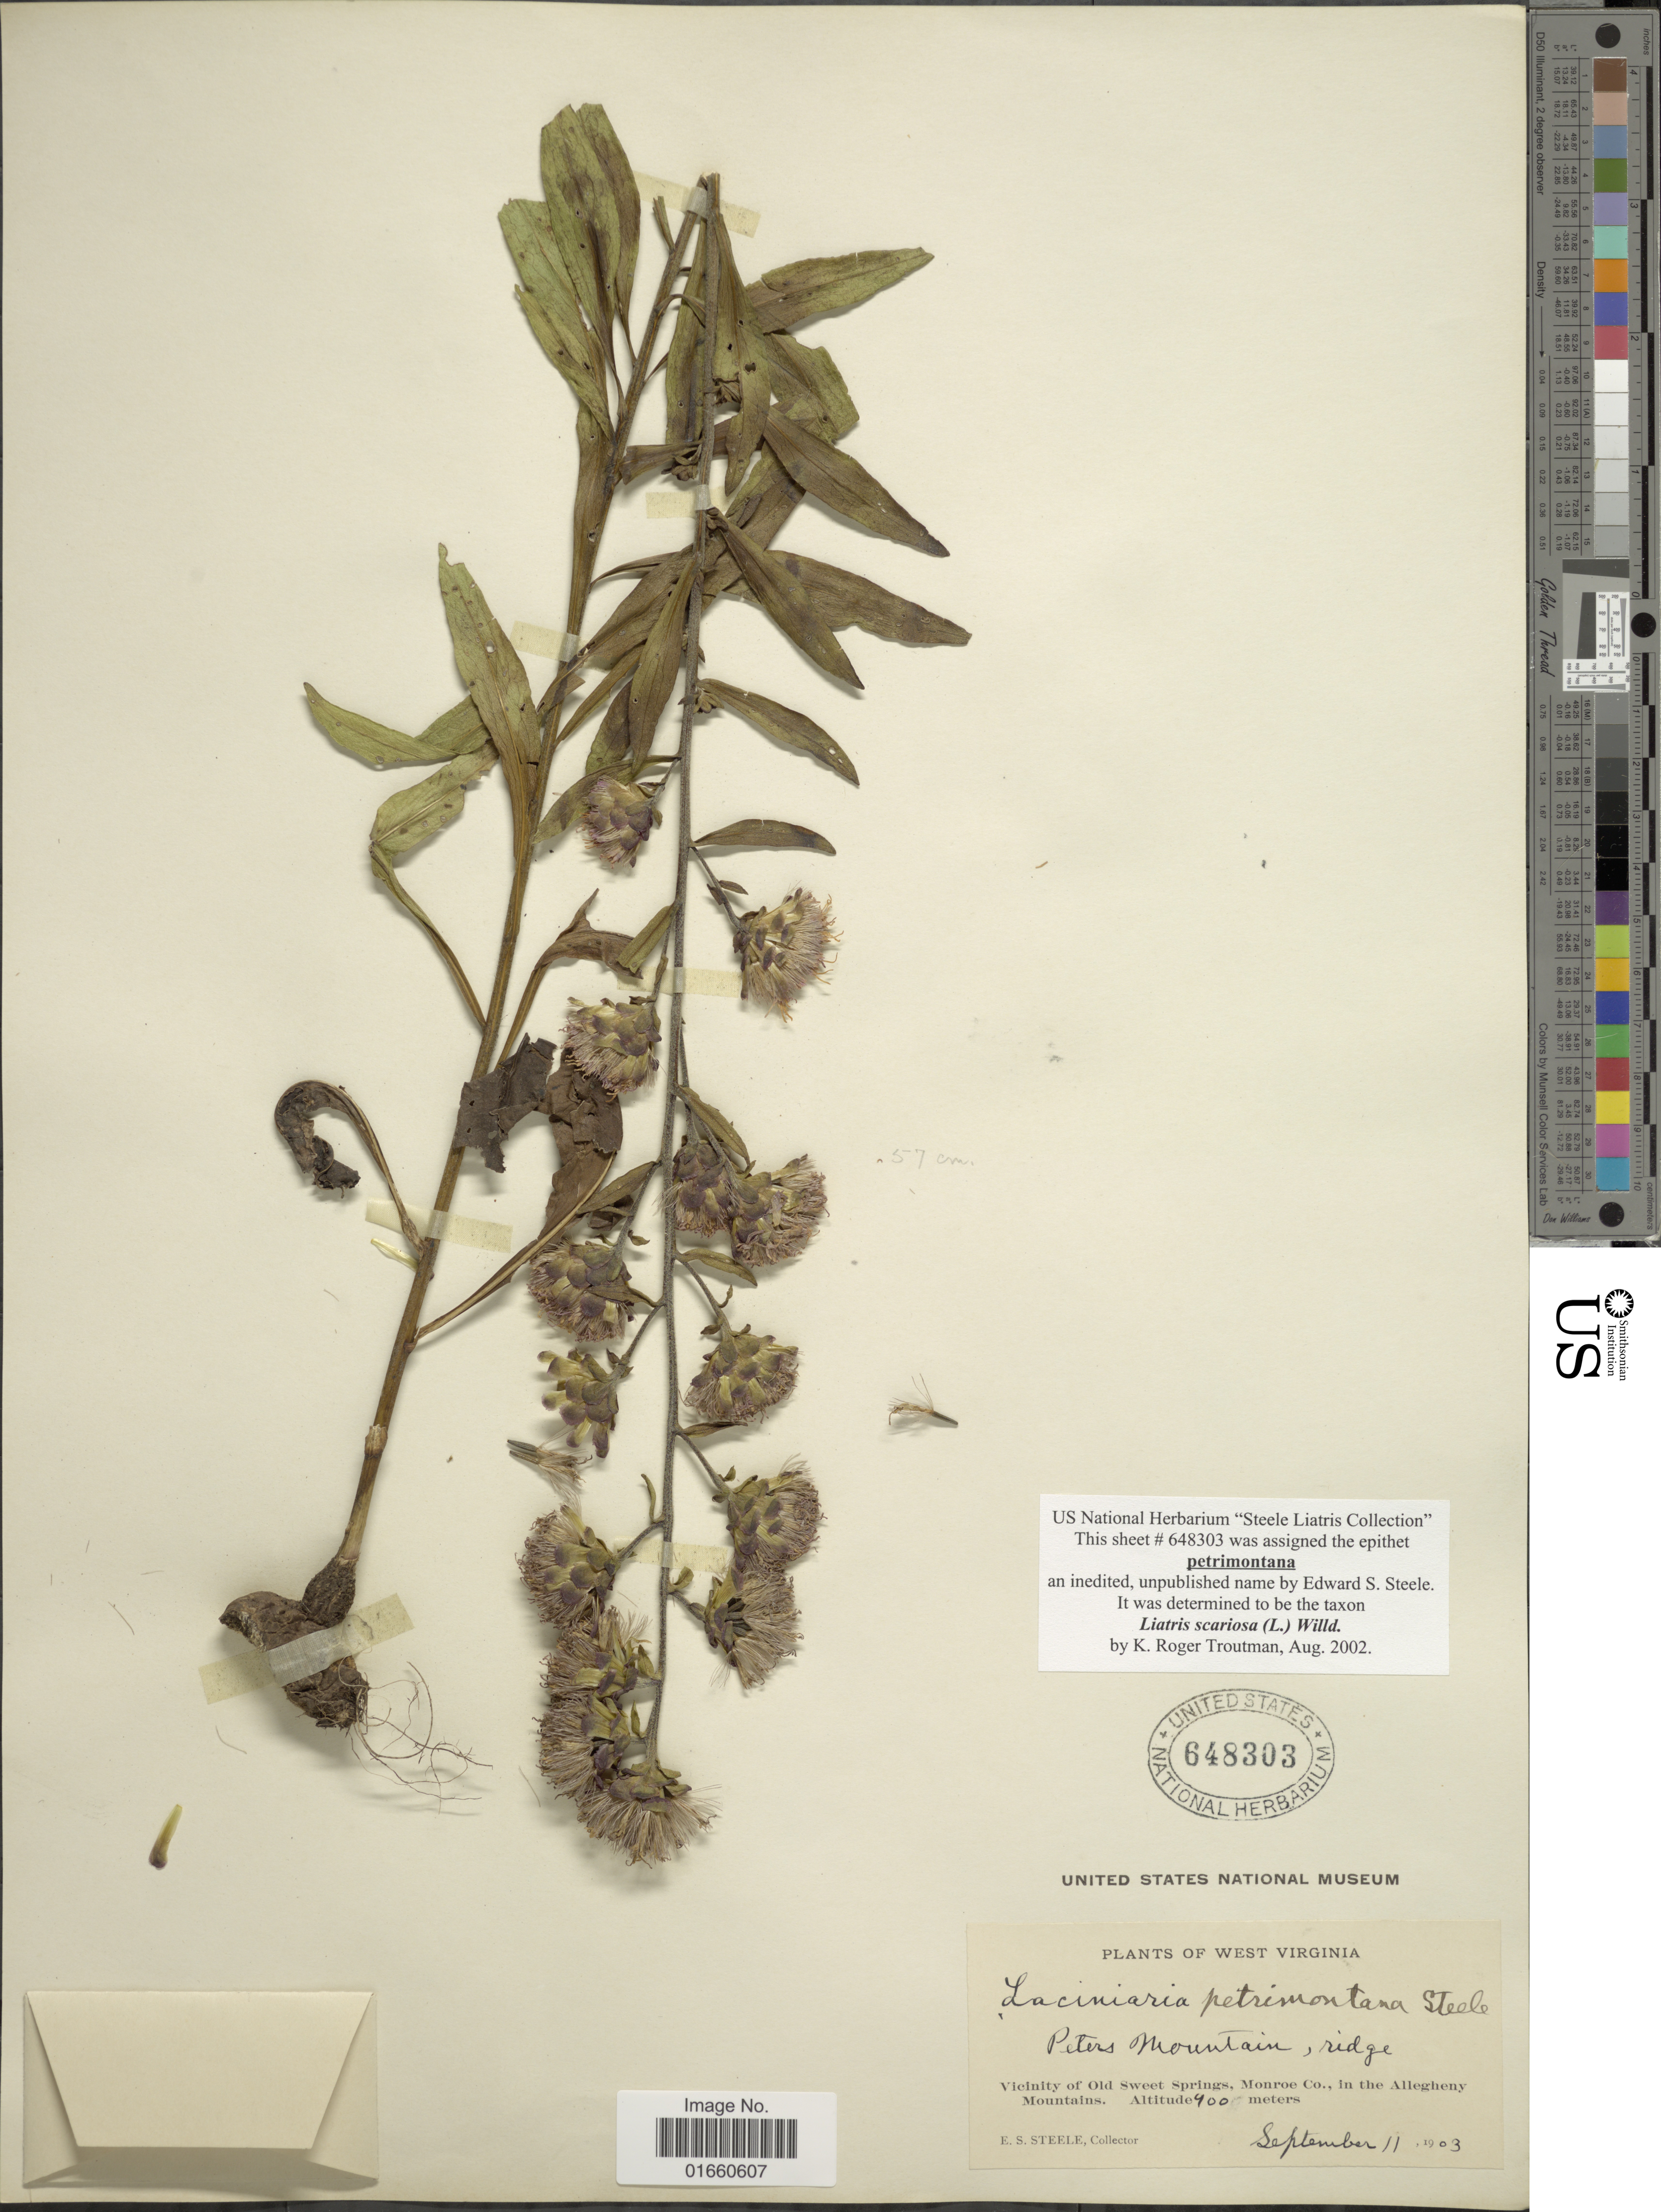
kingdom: Plantae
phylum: Tracheophyta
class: Magnoliopsida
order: Asterales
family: Asteraceae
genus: Liatris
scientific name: Liatris scariosa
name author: (L.) Willd.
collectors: E. Steele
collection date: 1903-09-11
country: United States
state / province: West Virginia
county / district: Monroe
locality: Peters Mountains, Vicinity of Old Sweet Springs, Monroe Co. in the Allegheny Mountains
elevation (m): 400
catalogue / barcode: US 648303